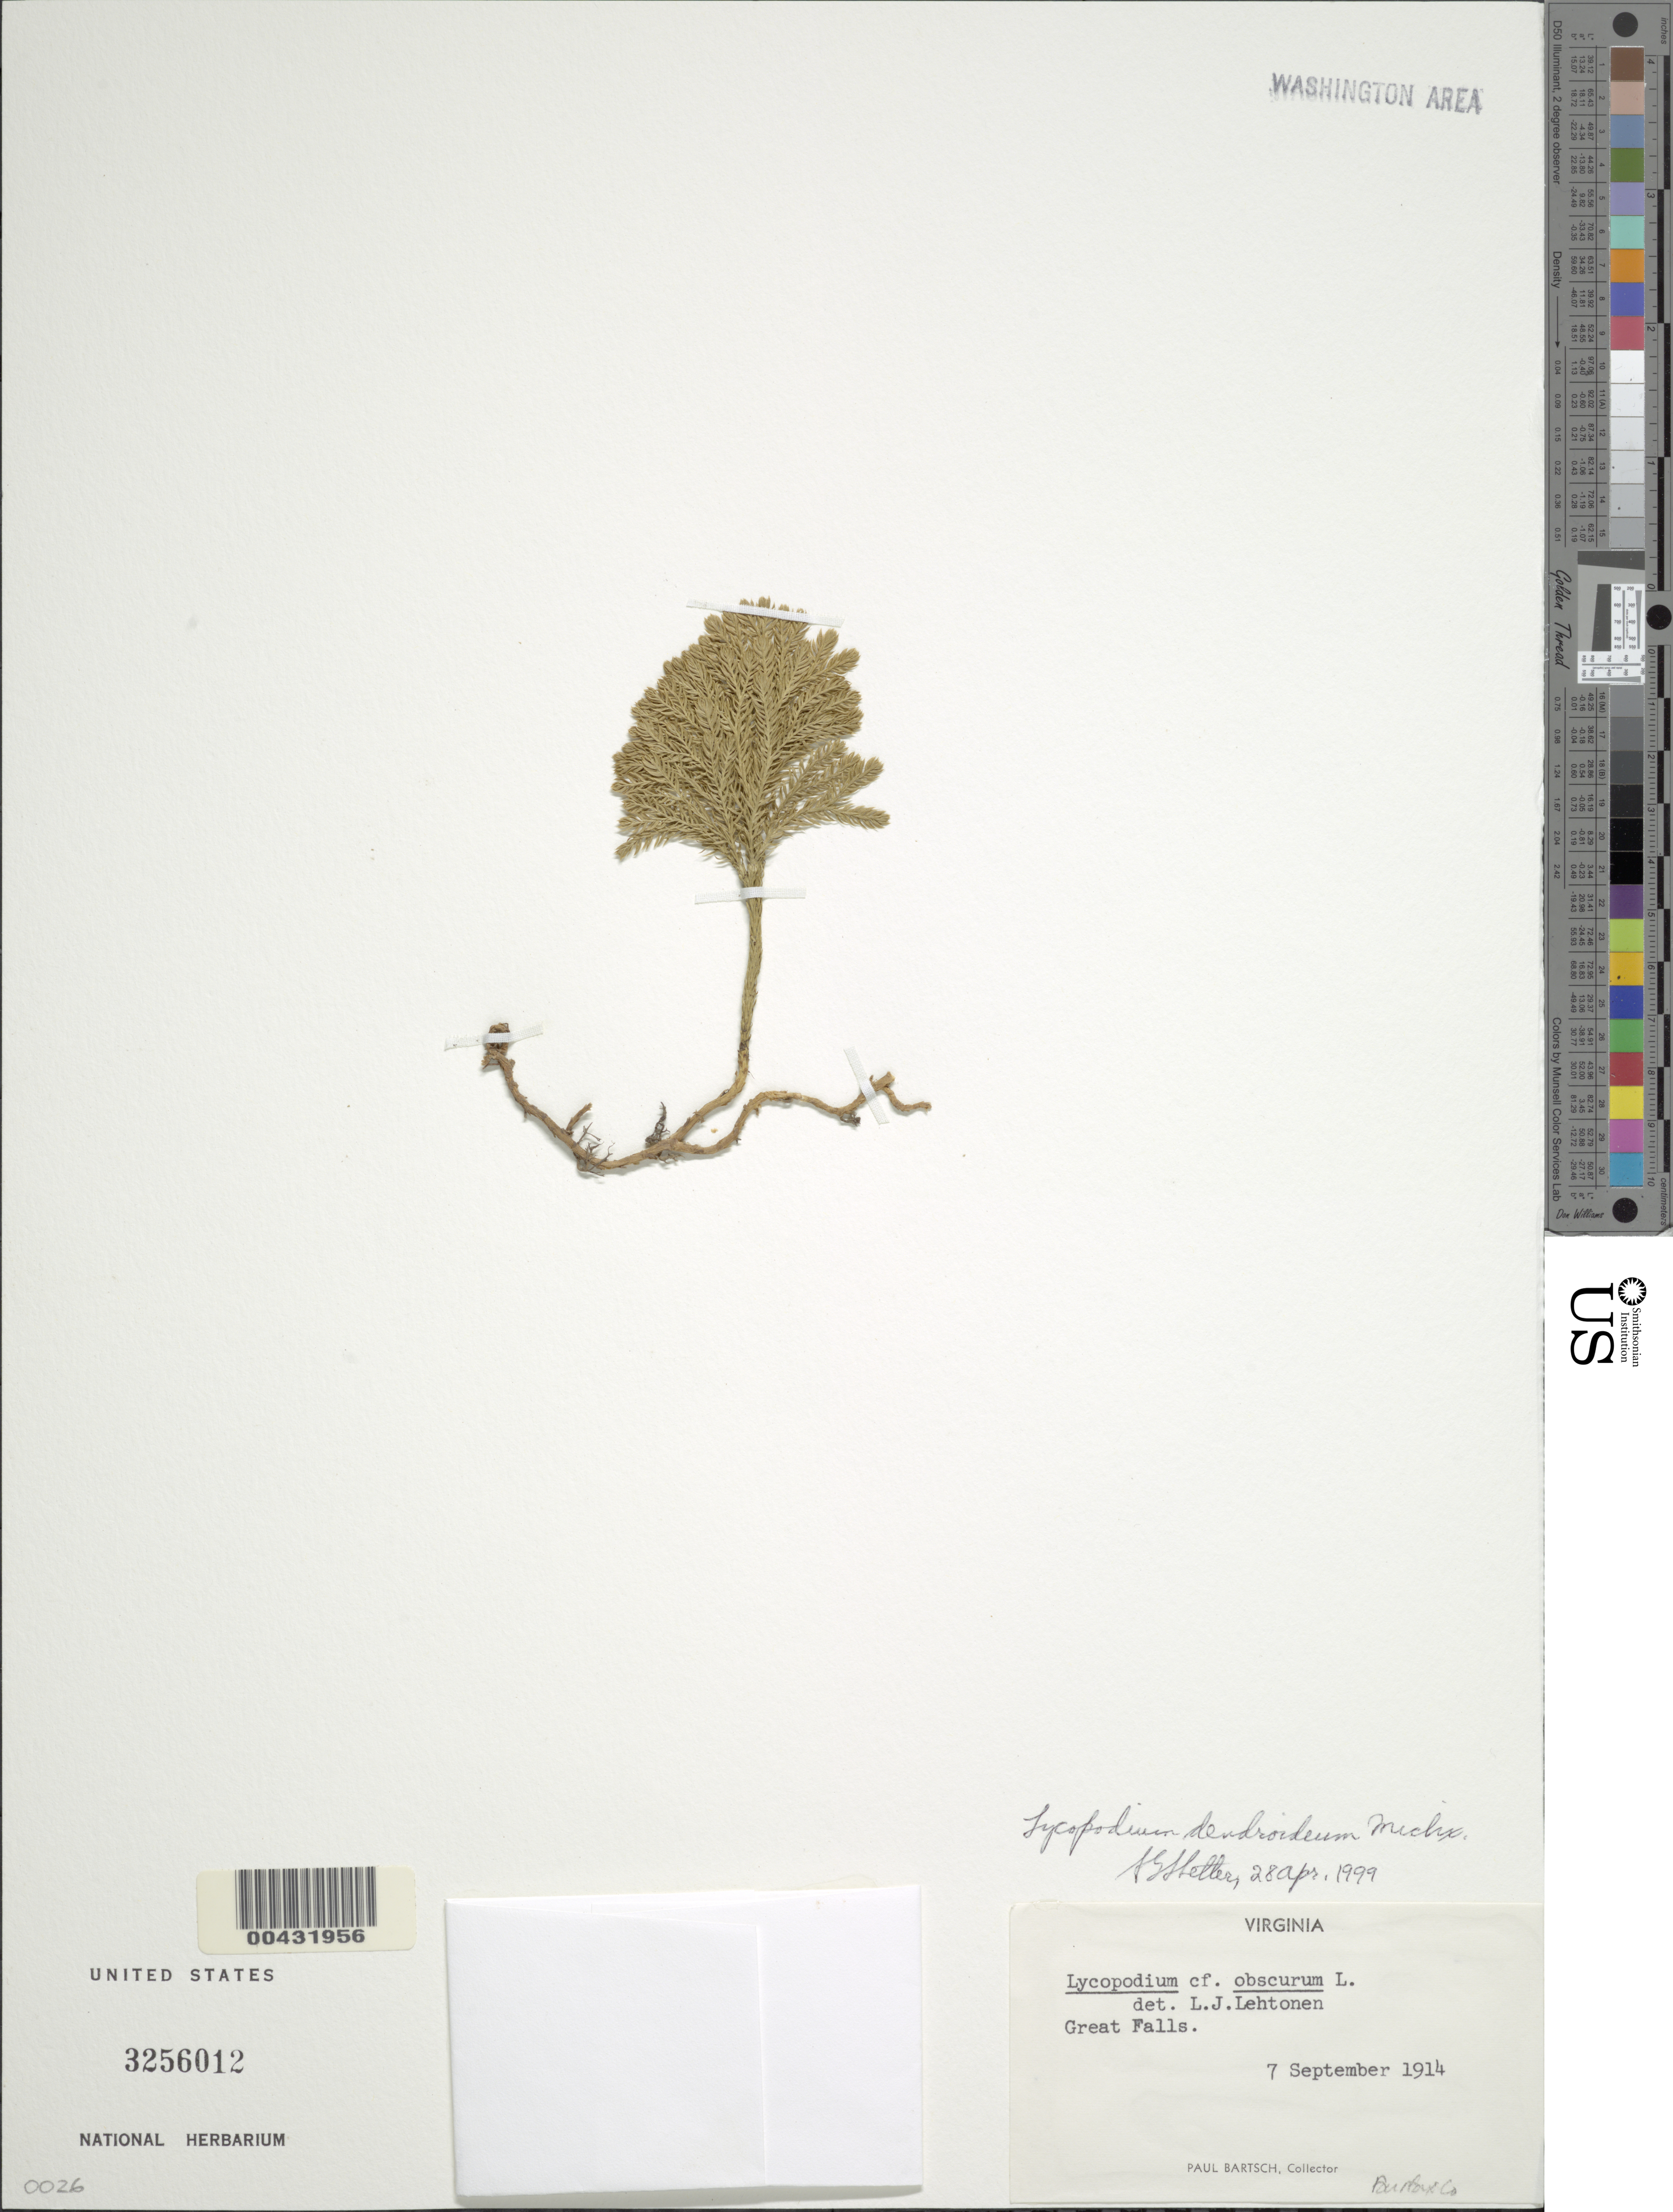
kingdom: Plantae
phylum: Tracheophyta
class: Lycopodiopsida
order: Lycopodiales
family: Lycopodiaceae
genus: Dendrolycopodium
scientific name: Dendrolycopodium dendroideum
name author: (Michx.) A. Haines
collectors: P. Bartsch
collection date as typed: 07 Sep 1914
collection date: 1914-09-07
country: United States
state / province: Virginia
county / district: Fairfax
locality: Great Falls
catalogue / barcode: US 3256012